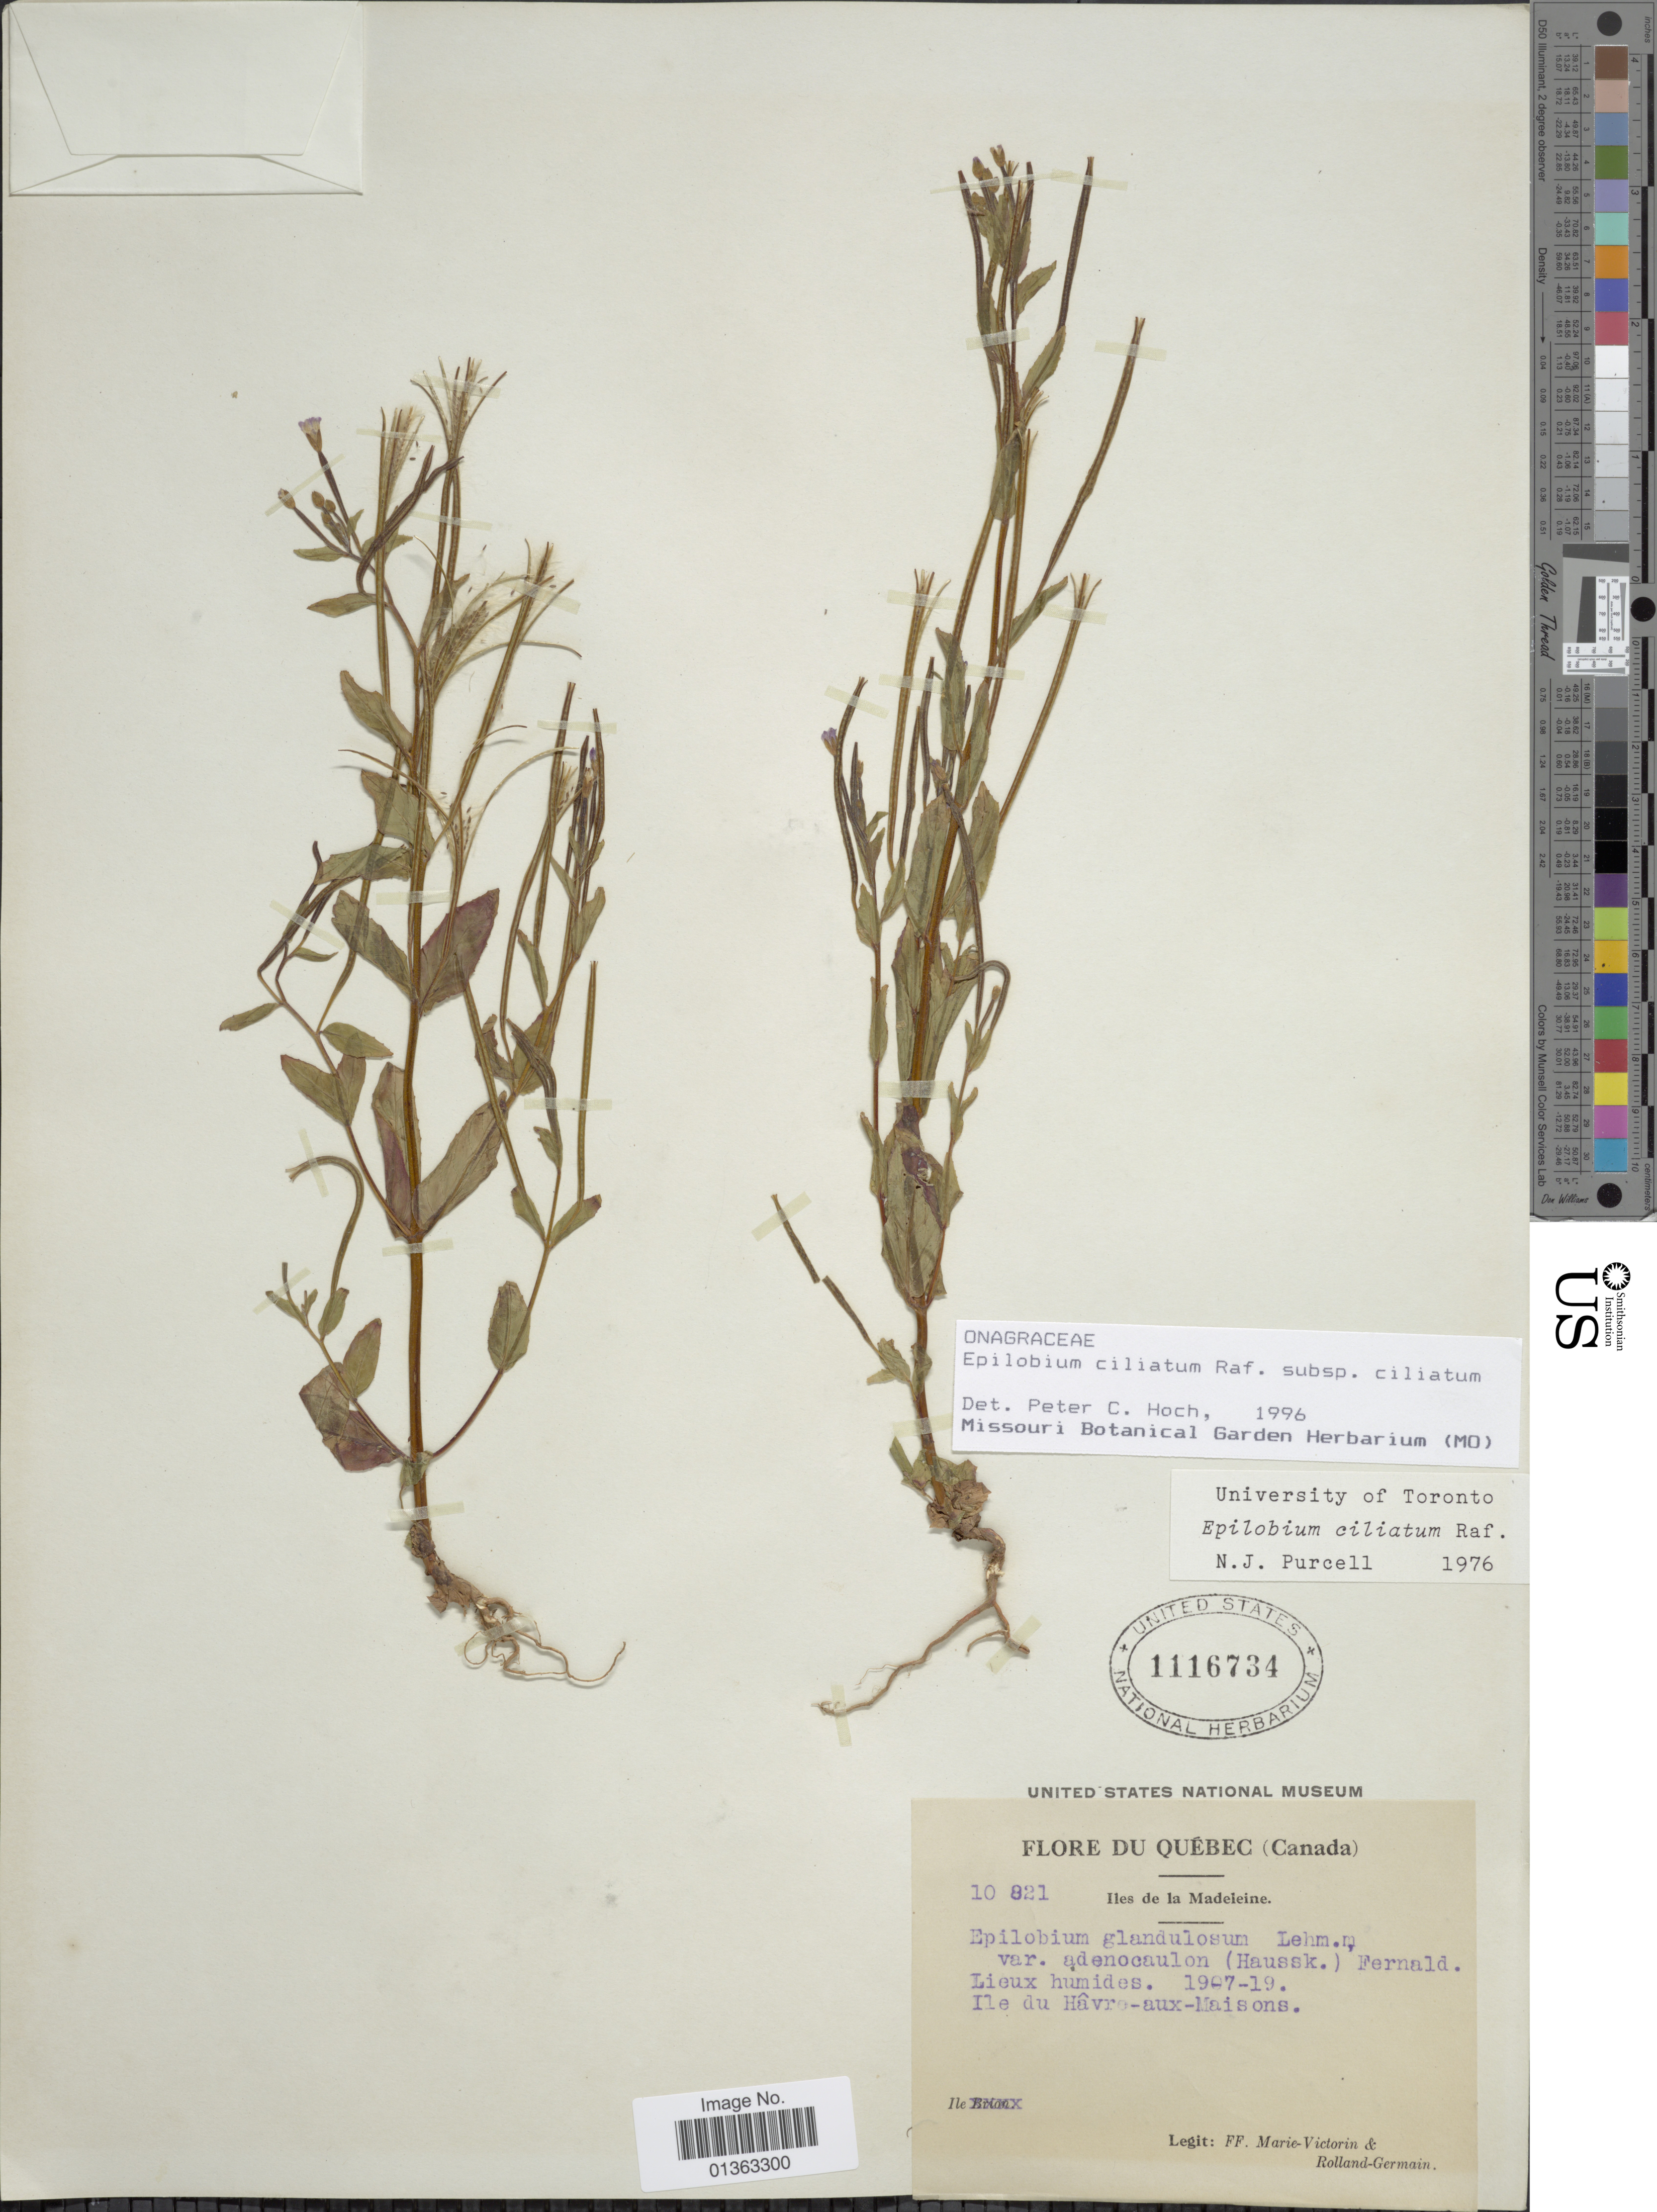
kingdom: Plantae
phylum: Tracheophyta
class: Magnoliopsida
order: Myrtales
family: Onagraceae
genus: Epilobium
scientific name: Epilobium ciliatum subsp. ciliatum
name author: Raf.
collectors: Fr. Marie-Victorin & Rolland-Germain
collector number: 10821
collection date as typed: Transcribed d/m/y: 19/7/19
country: Canada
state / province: Quebec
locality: Iles de la Madeleine. Ile du Hâvre-aux-Maisons.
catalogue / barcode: US 1116734